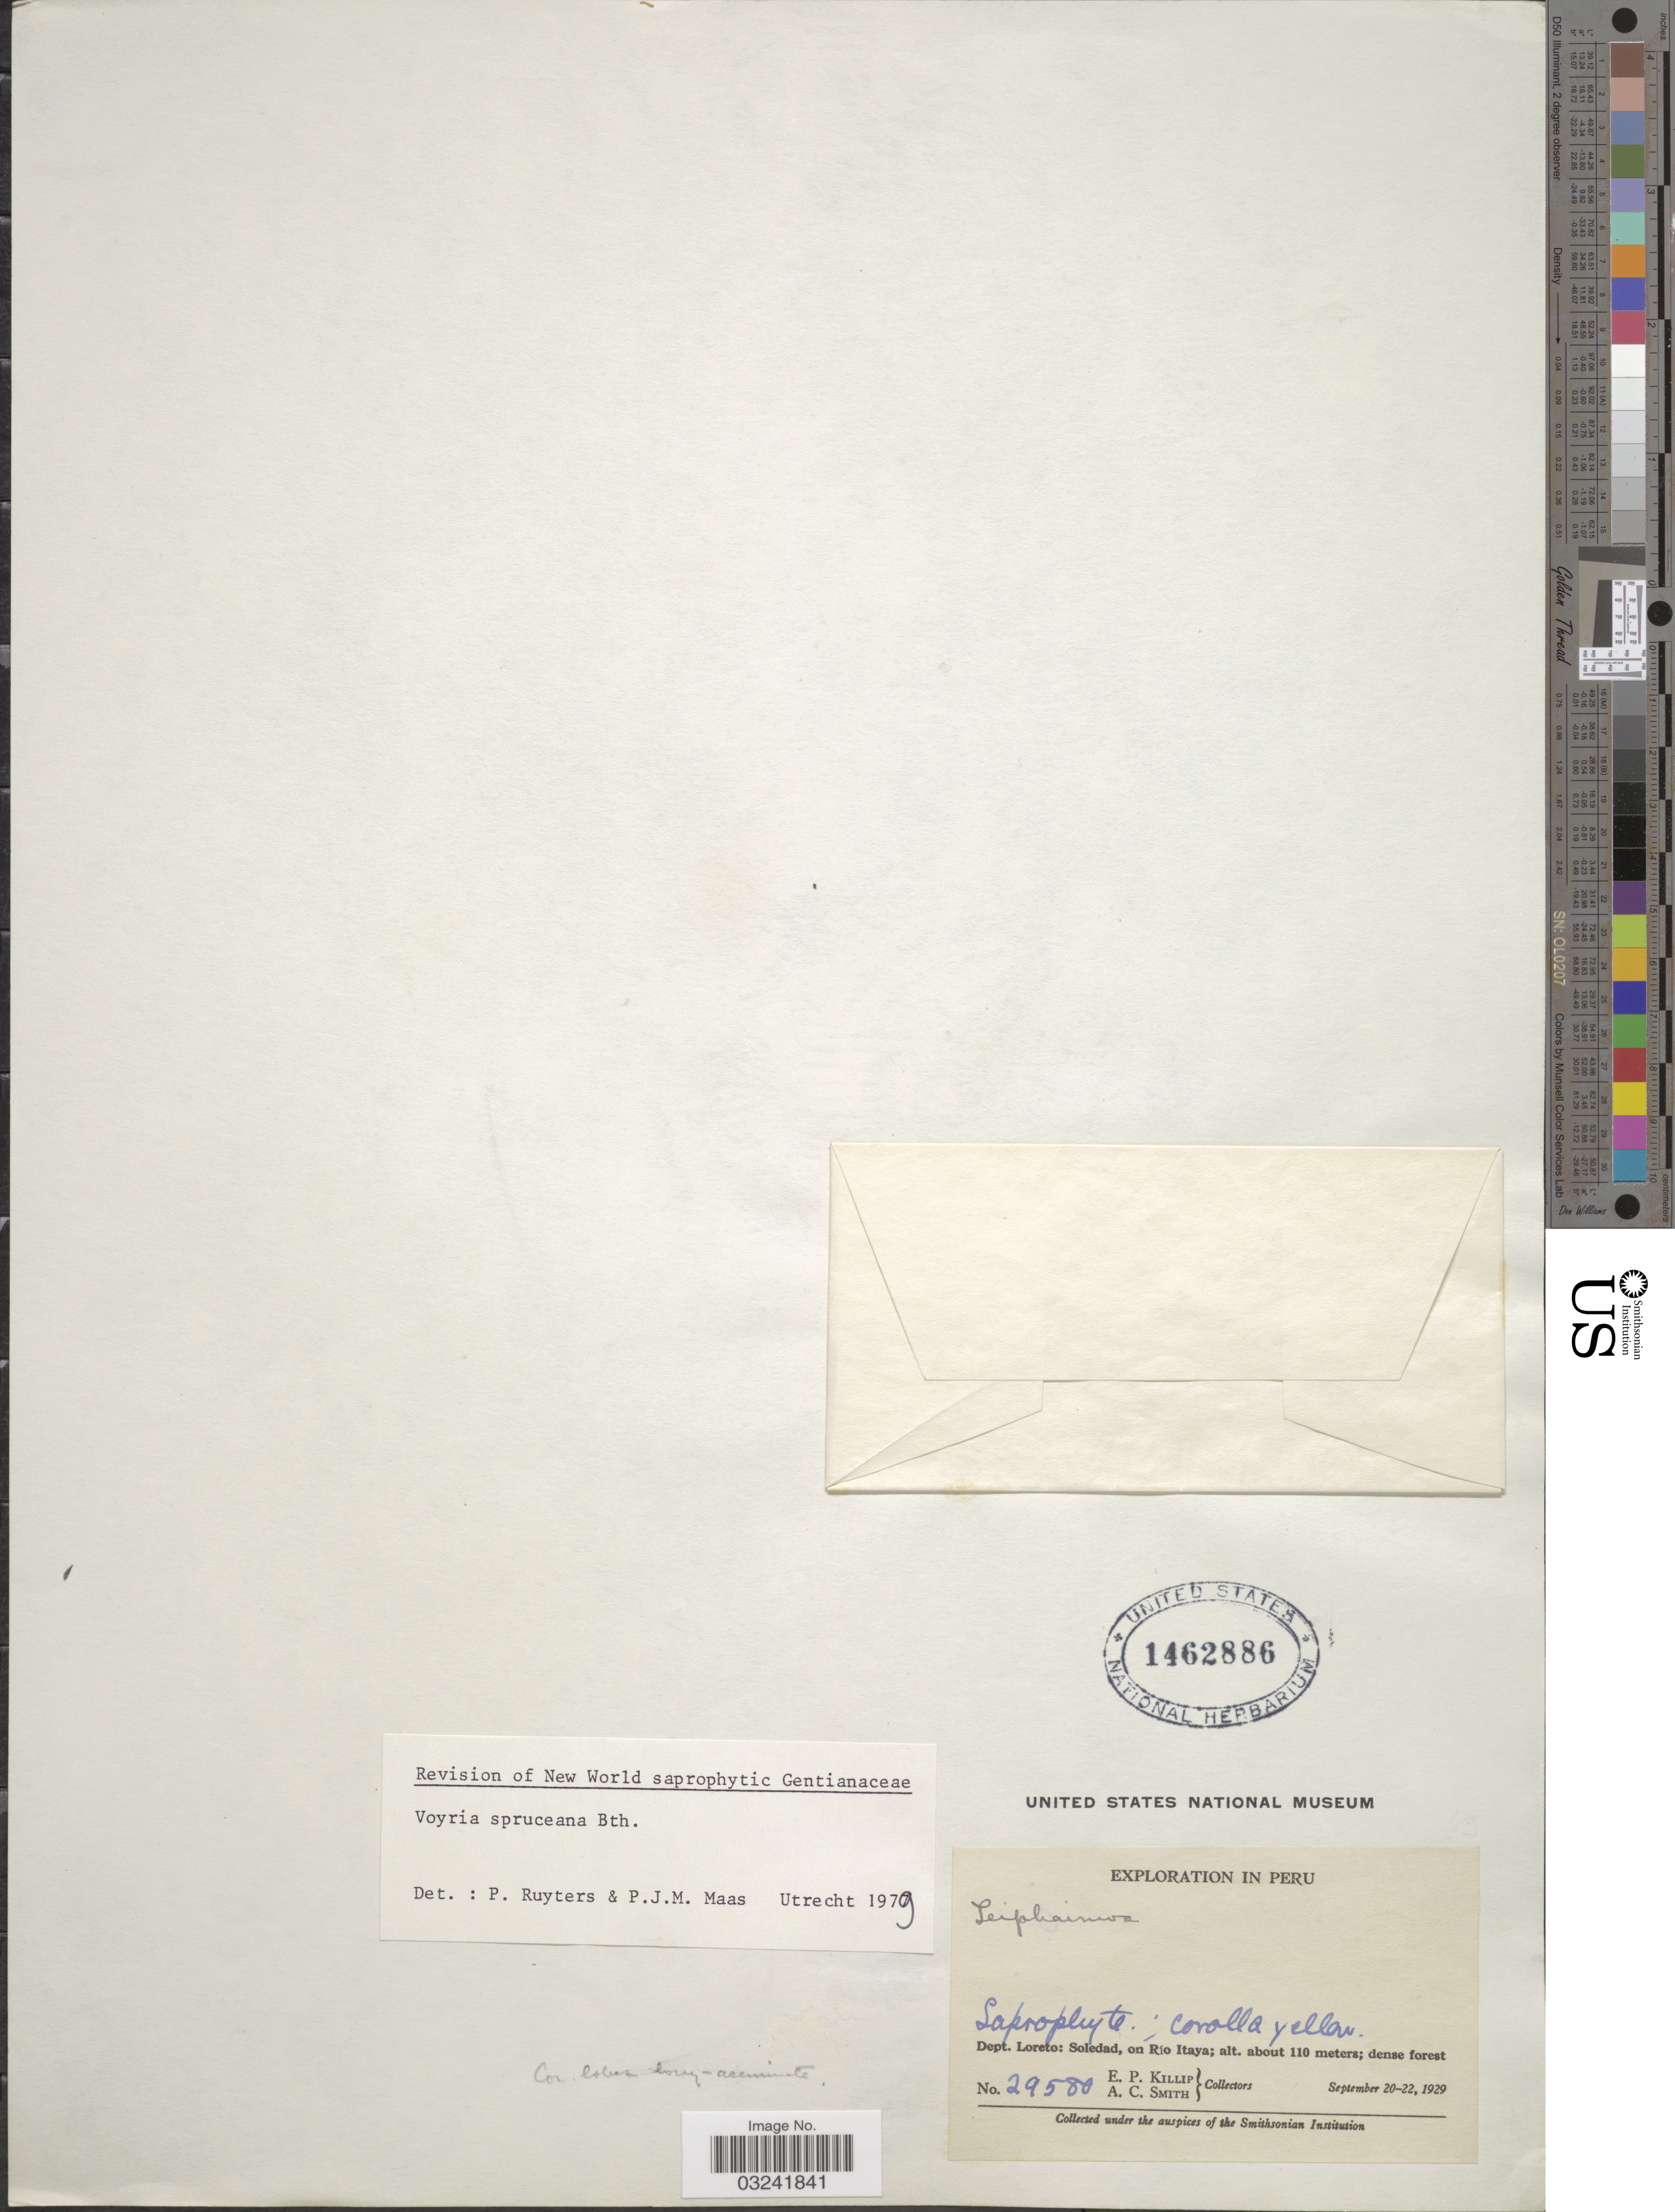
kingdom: Plantae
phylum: Tracheophyta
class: Magnoliopsida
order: Gentianales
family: Gentianaceae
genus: Voyria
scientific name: Voyria spruceana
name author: Benth.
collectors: E. P. Killip & A. C. Smith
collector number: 29580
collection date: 1929-09-20/1929-09-22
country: Peru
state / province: Loreto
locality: Dept. Loreto: Soledad, on Río Itaya.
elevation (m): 110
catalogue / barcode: US 1462886